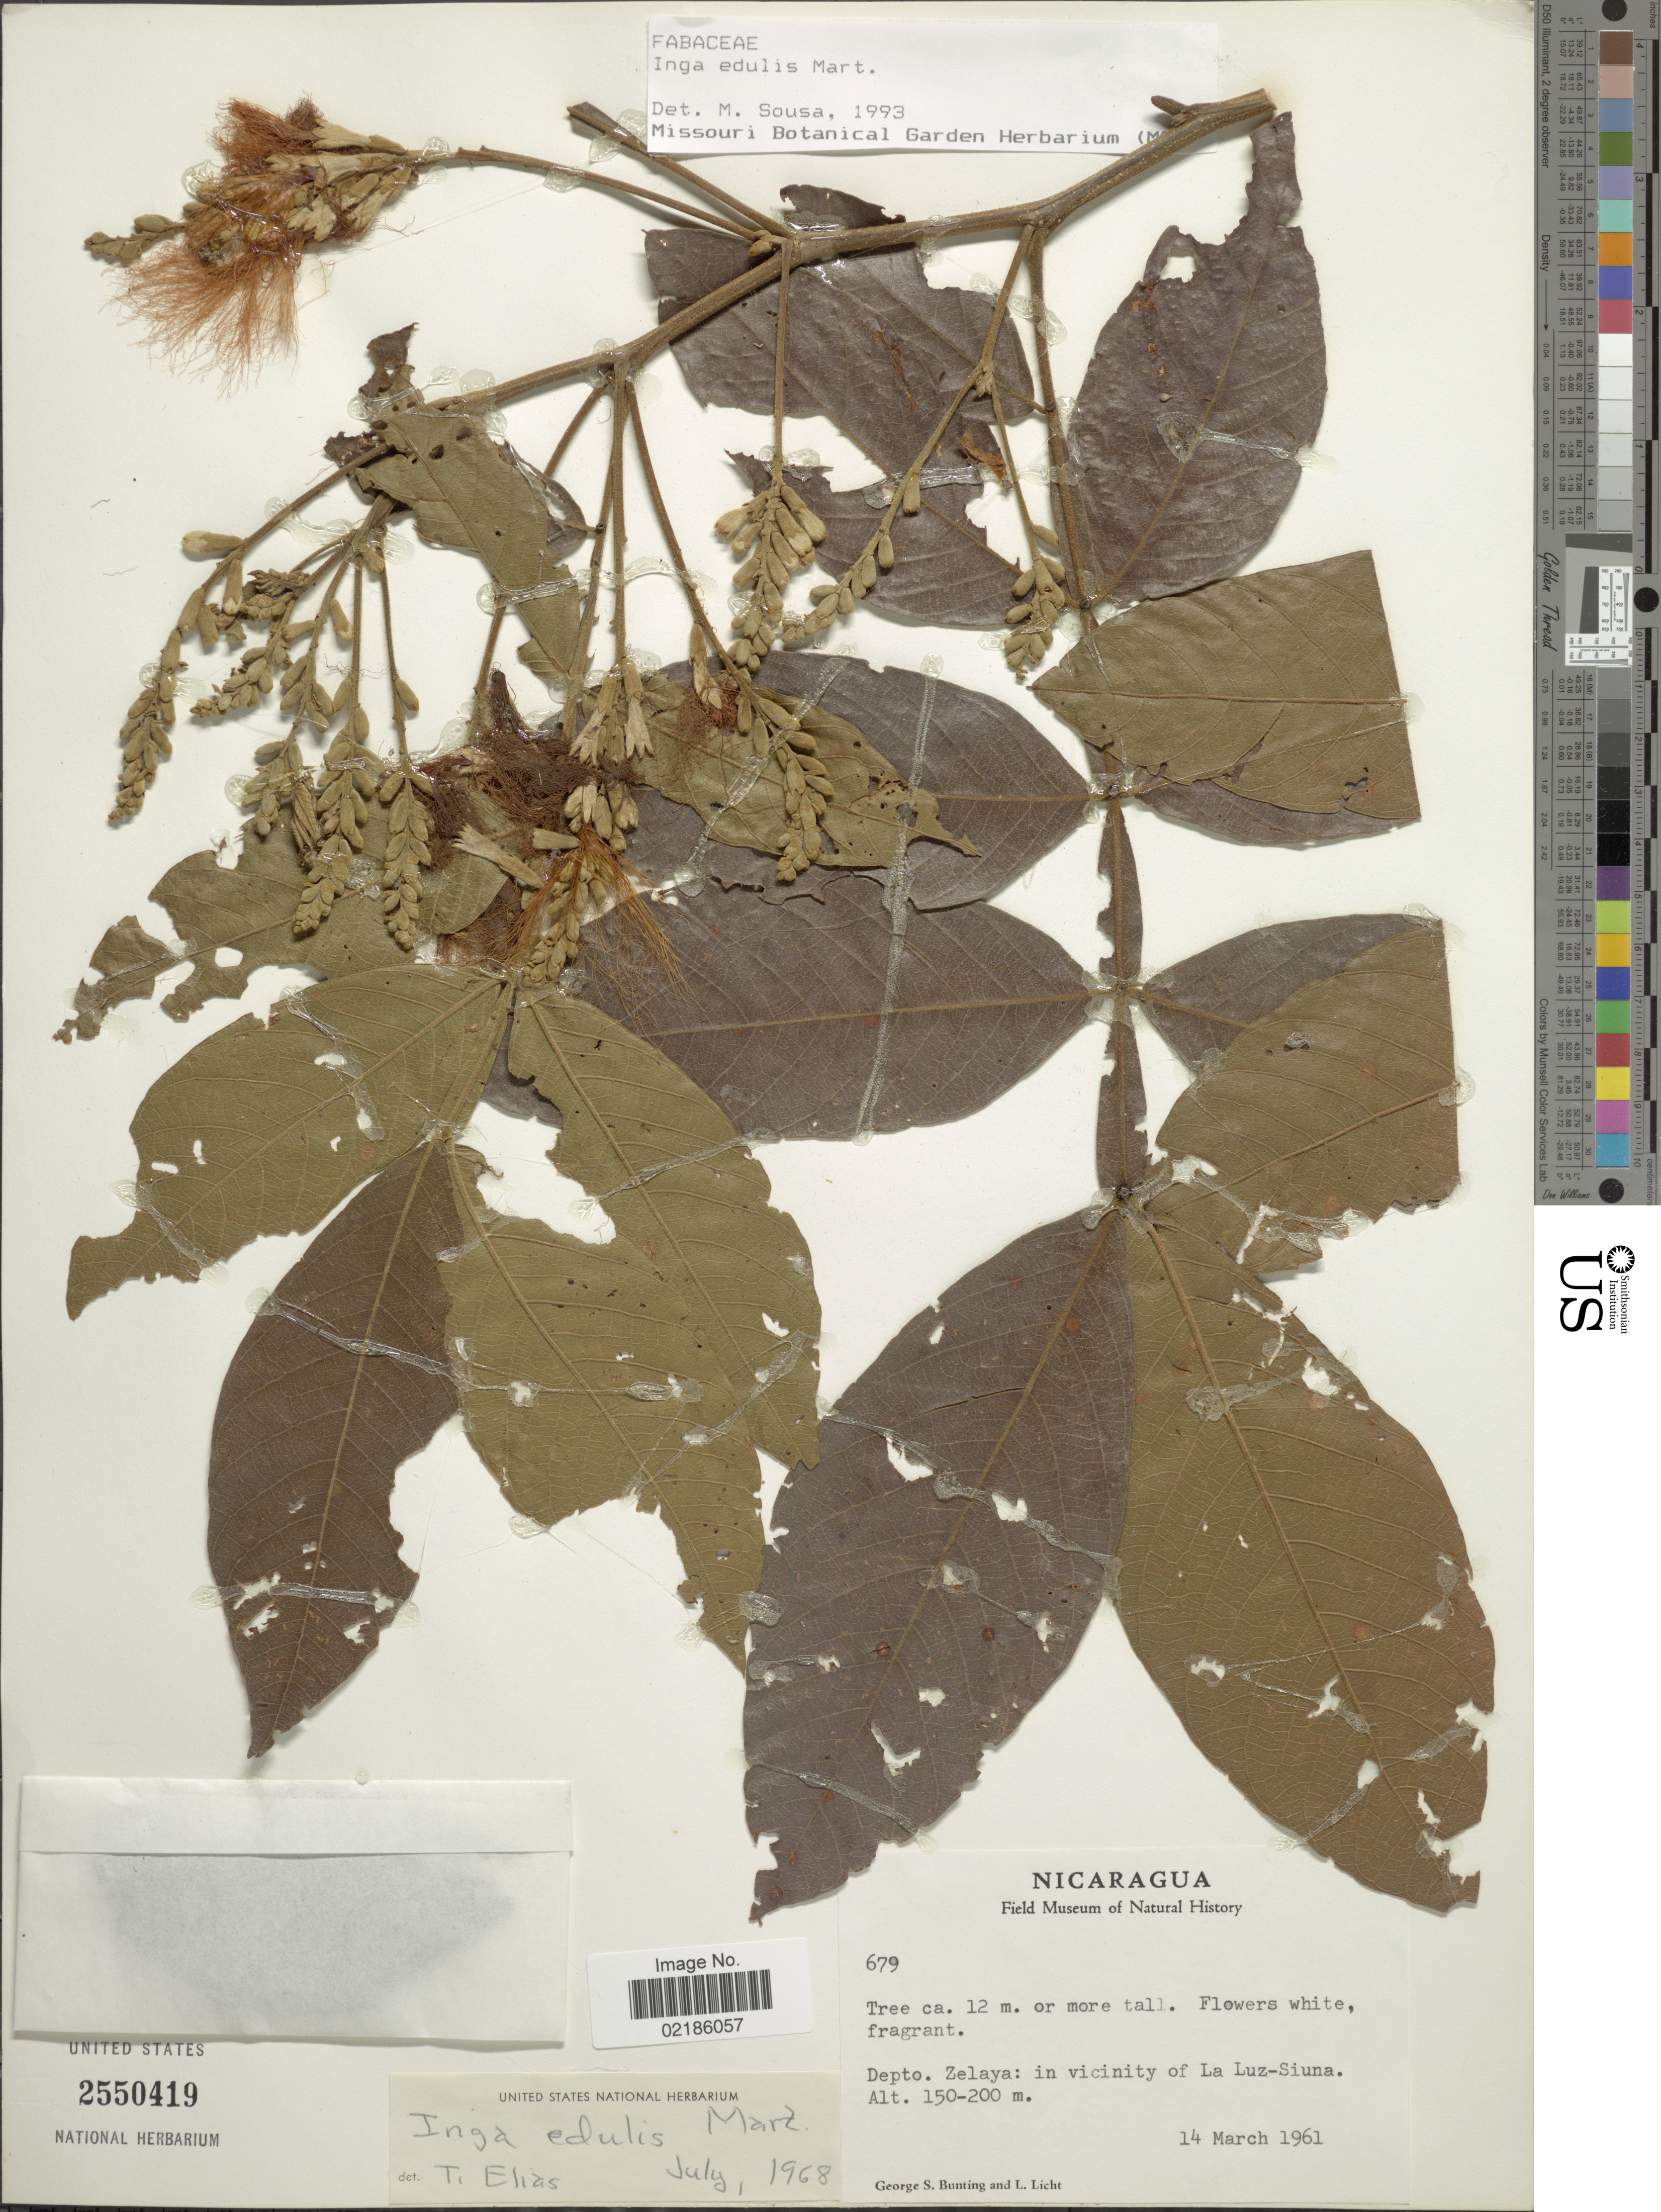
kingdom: Plantae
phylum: Tracheophyta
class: Magnoliopsida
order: Fabales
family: Fabaceae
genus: Inga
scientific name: Inga edulis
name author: Mart.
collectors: G. S. Bunting & L. Licht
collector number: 679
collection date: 1961-03-14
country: Nicaragua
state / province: Atlantico Norte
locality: Depto. Zelaya: in vicinity of La Luz-Siuna.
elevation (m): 150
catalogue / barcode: US 2550419